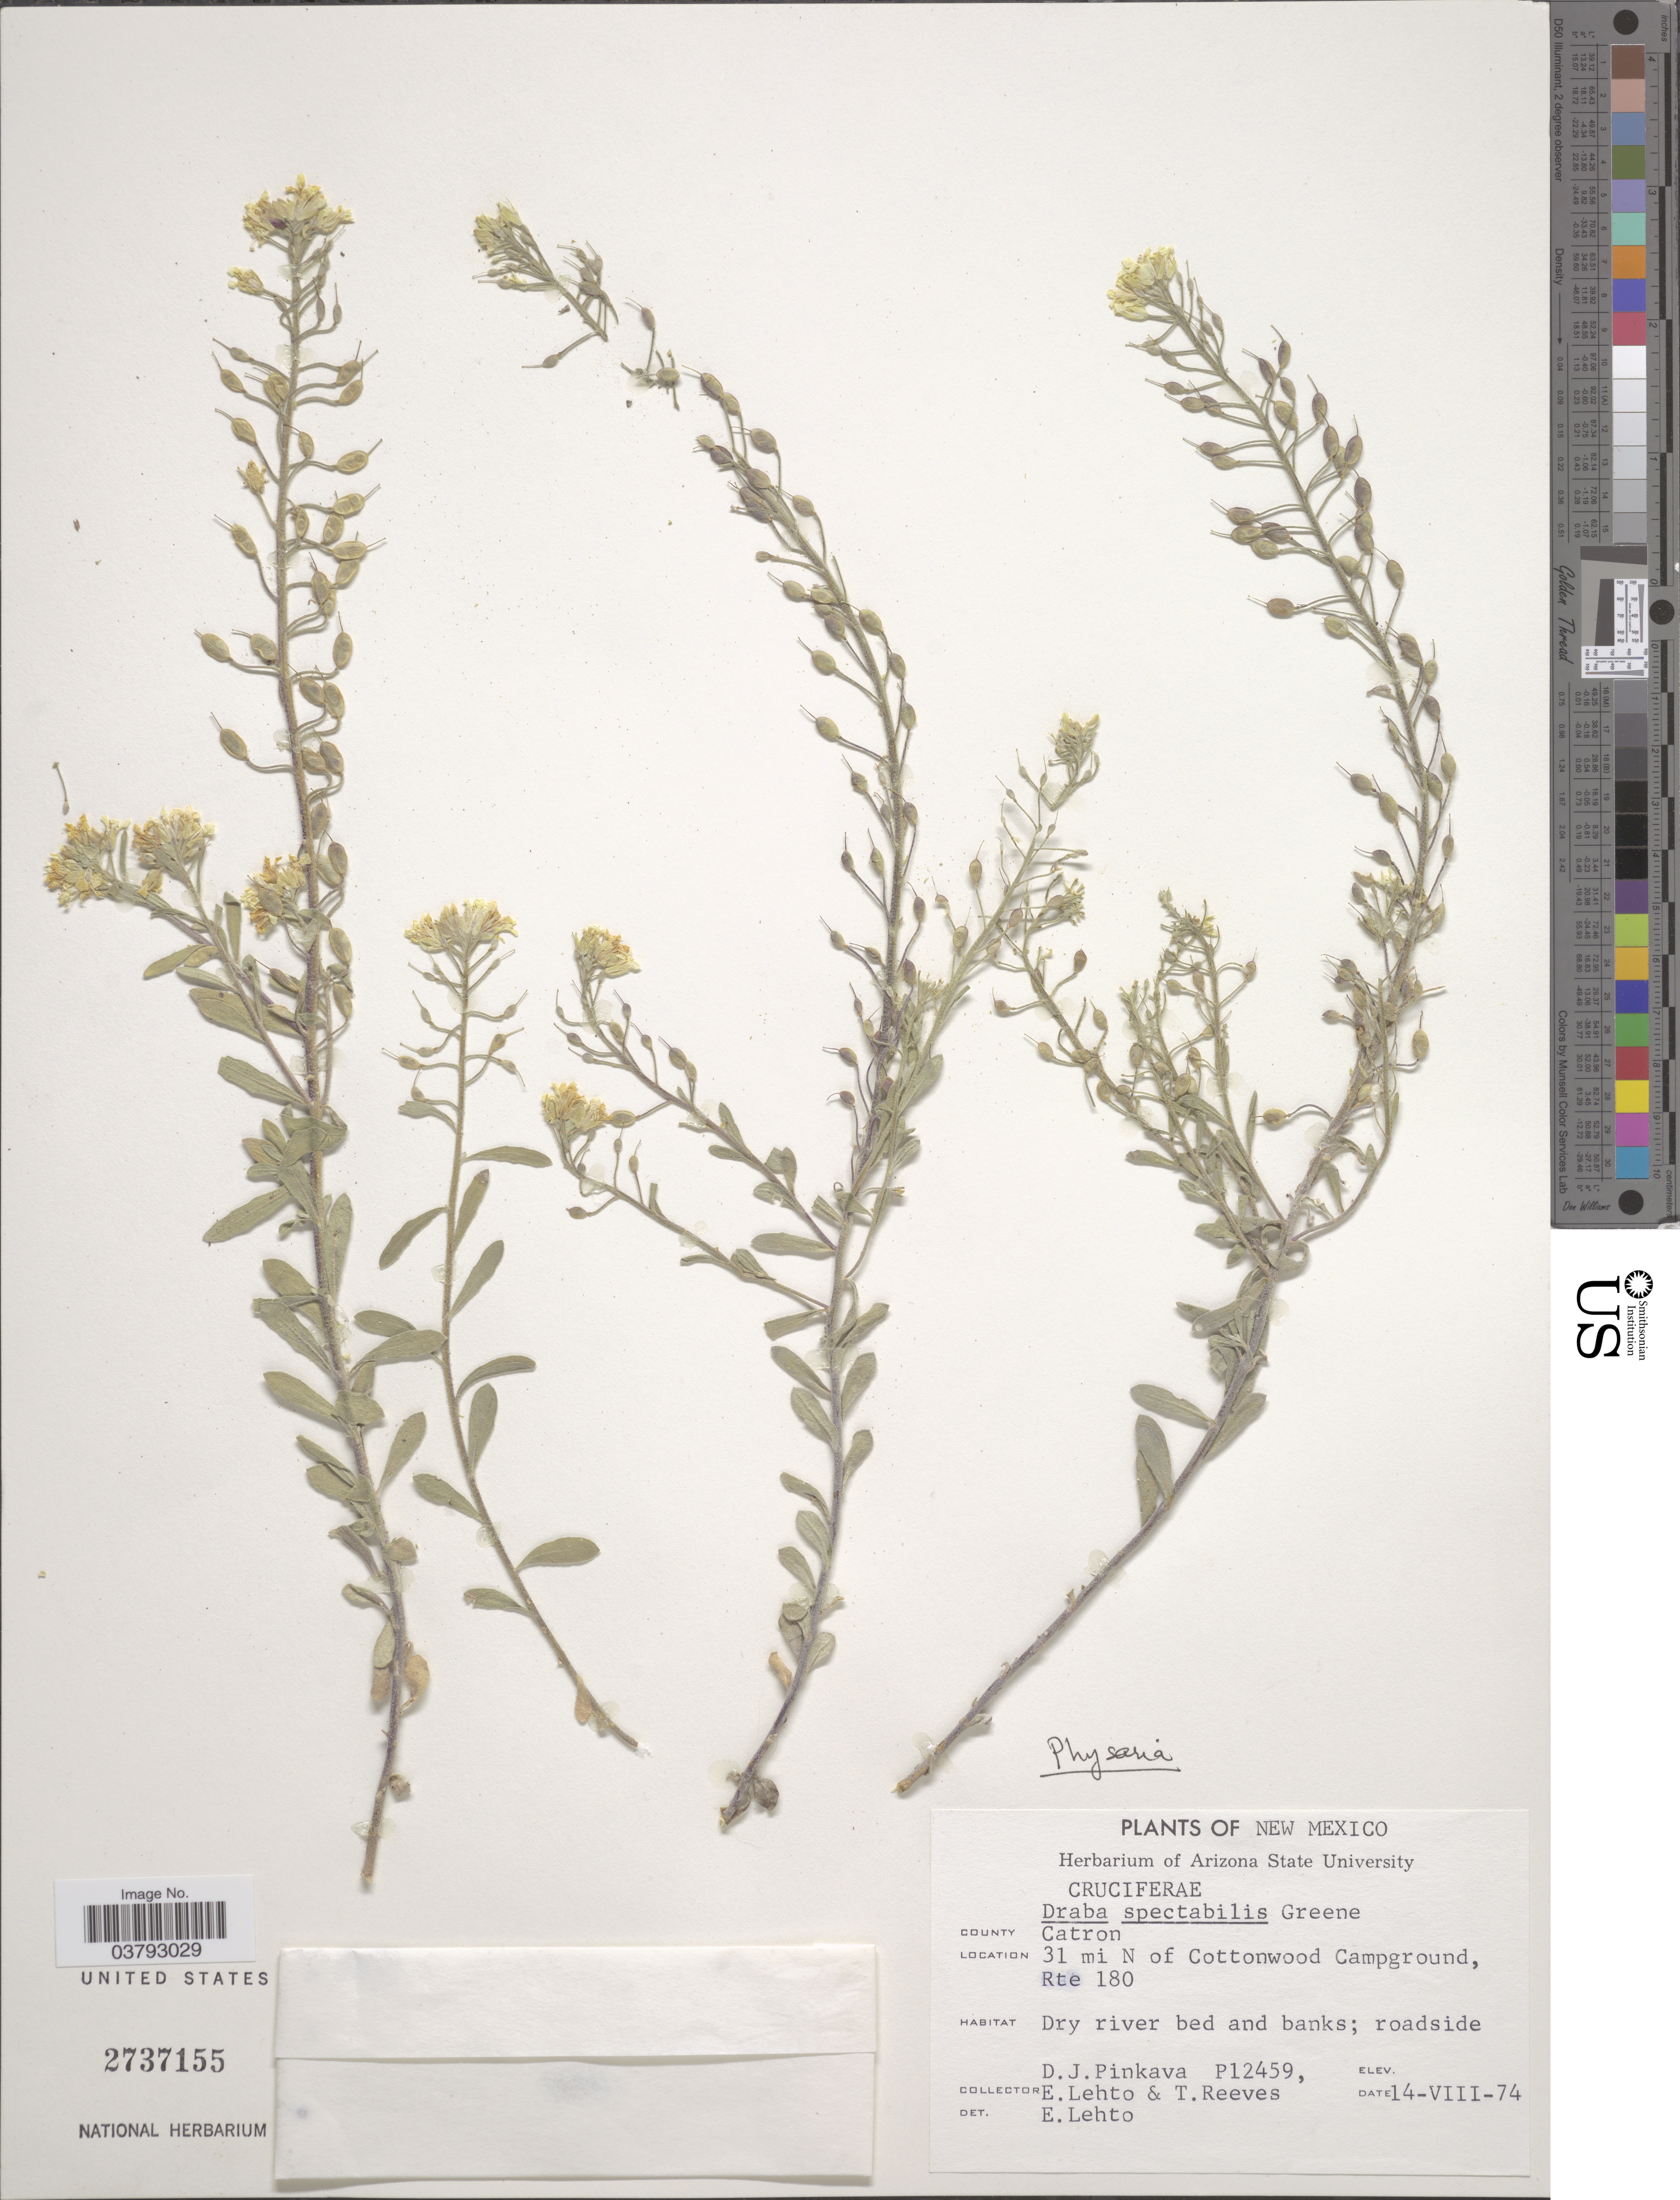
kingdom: Plantae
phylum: Tracheophyta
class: Magnoliopsida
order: Brassicales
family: Brassicaceae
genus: Physaria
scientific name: Physaria sp.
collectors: D. J. Pinkava, E. Lehto & T. Reeves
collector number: P12459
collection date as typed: Transcribed d/m/y: 14/8/74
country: United States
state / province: New Mexico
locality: County Catron. 31 mi N of Cottonwood Campground, Rte 180.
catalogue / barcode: US 2737155